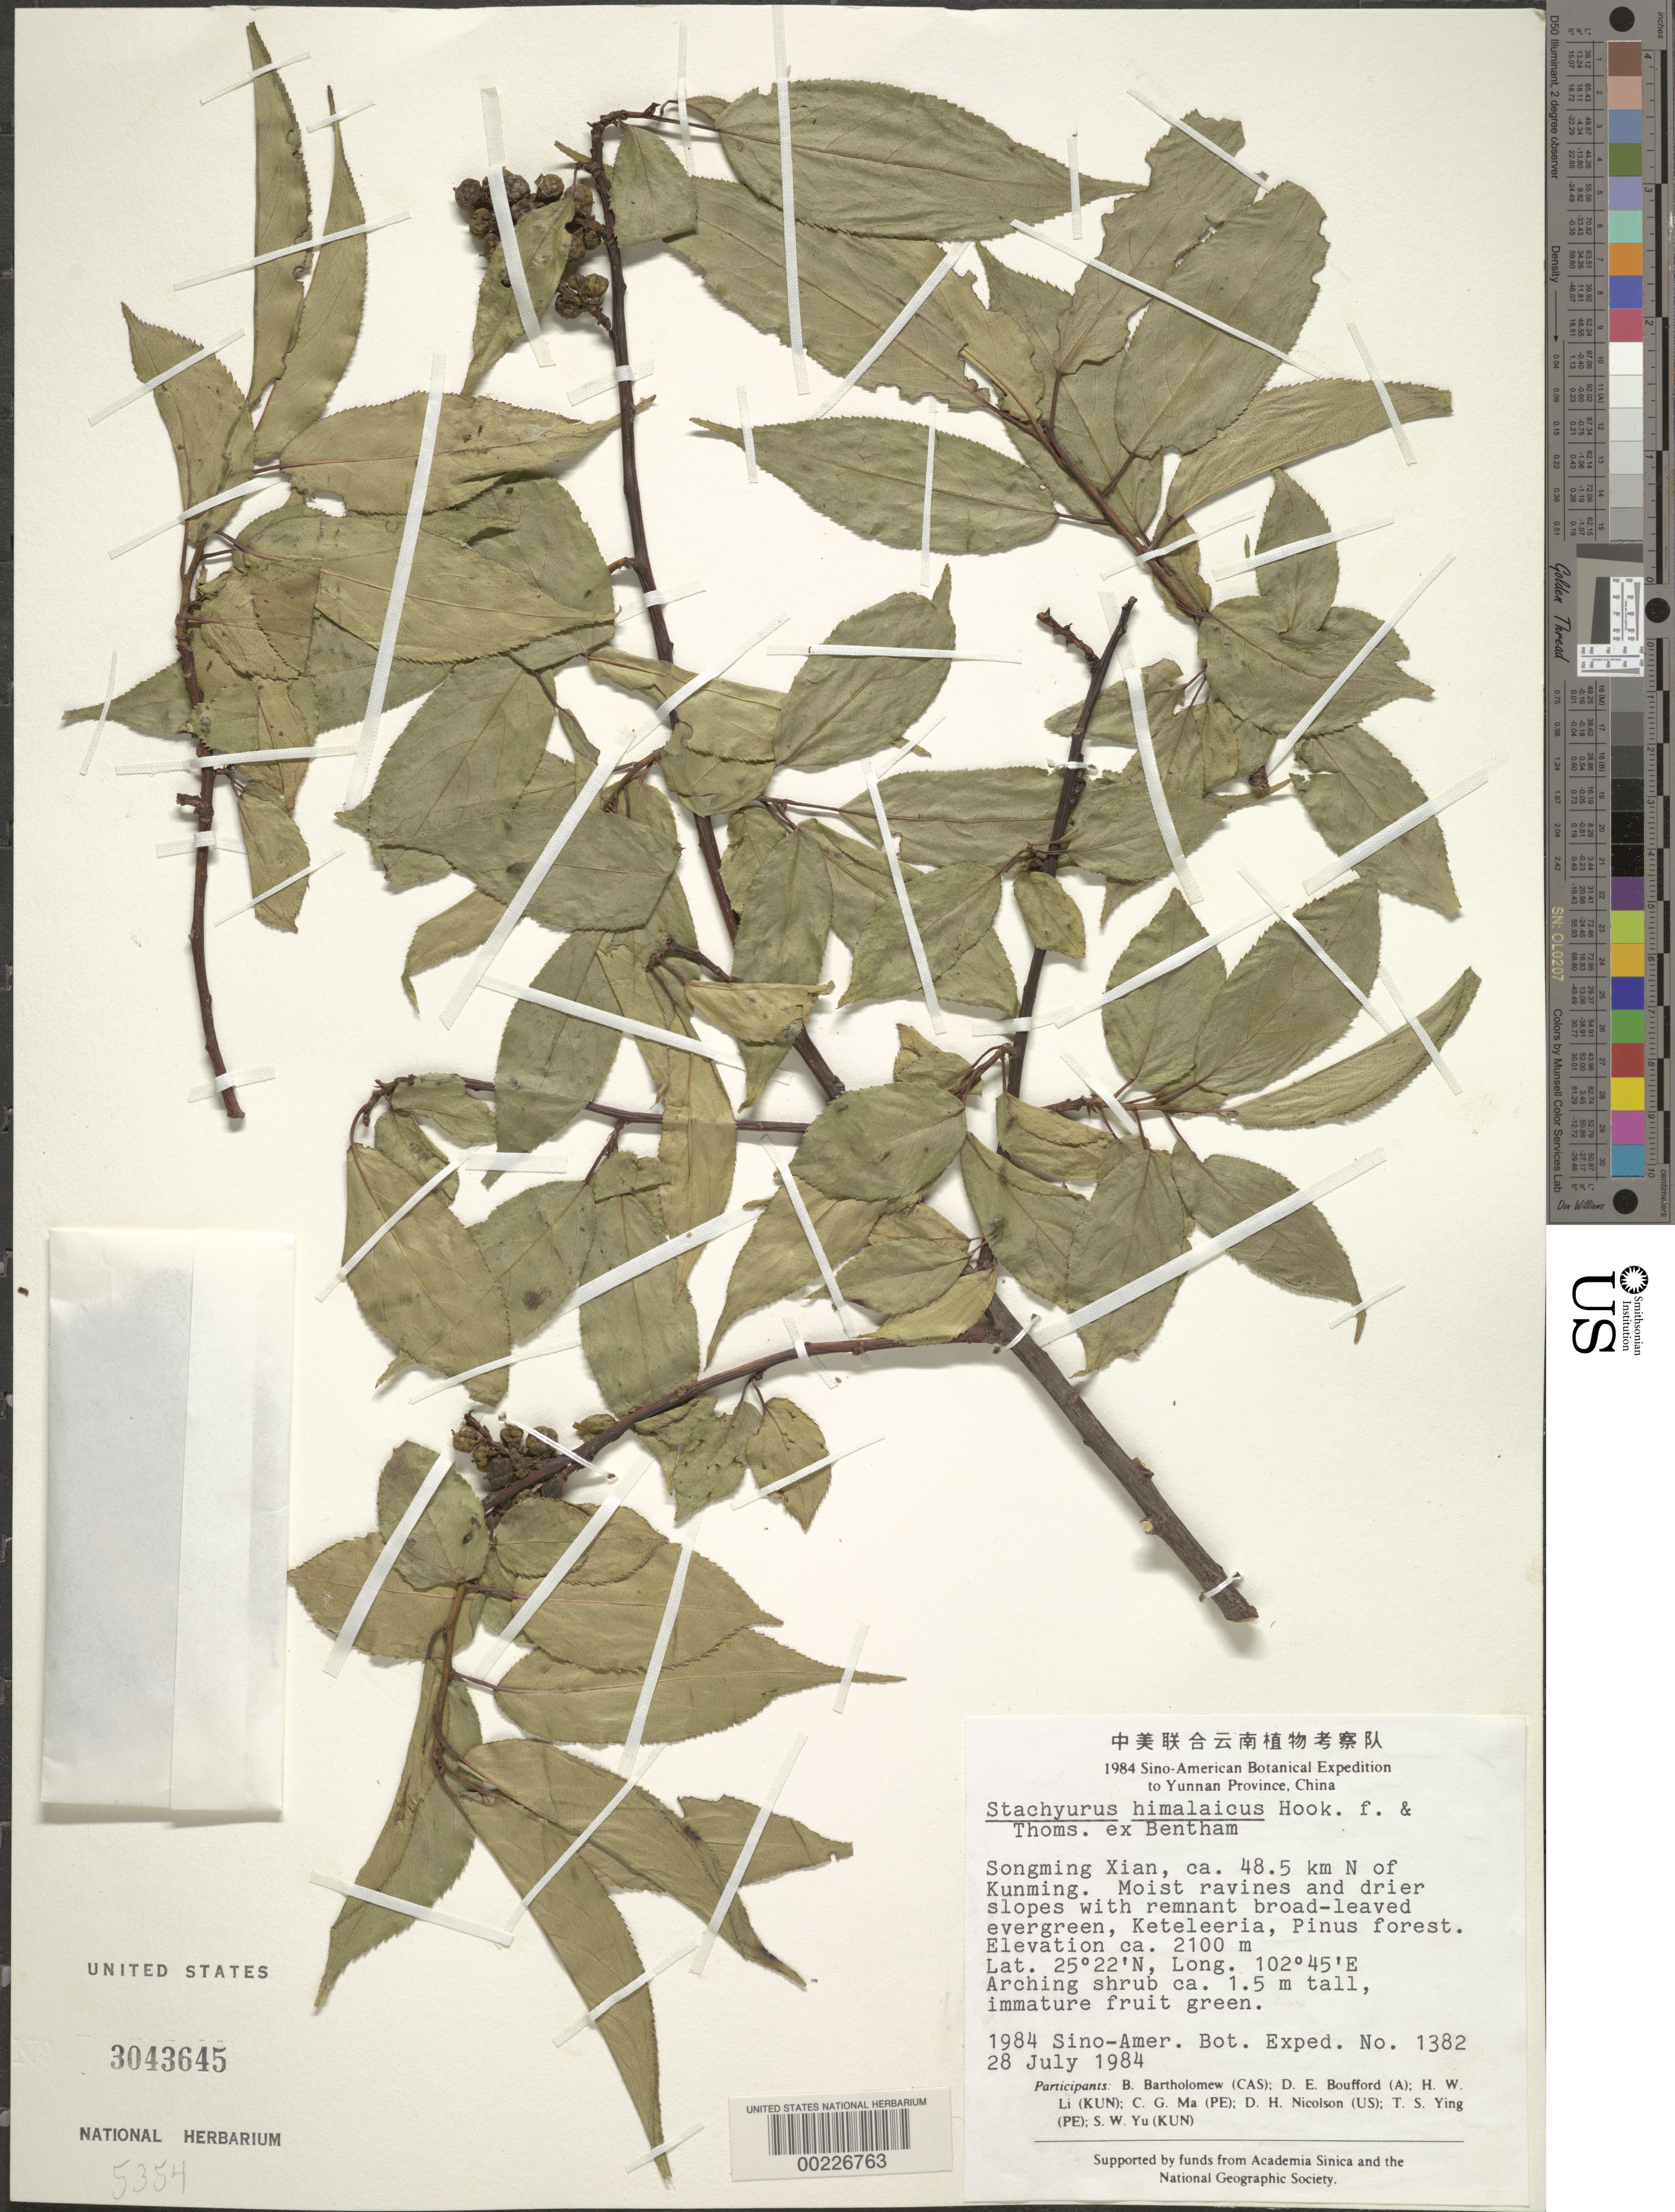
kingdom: Plantae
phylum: Tracheophyta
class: Magnoliopsida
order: Crossosomatales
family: Stachyuraceae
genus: Stachyurus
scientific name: Stachyurus himalaicus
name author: Hook. f. & Thomson ex Benth.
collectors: B. M. Bartholomew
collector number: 1382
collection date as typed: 28 Jul 1984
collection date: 1984-07-28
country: China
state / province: Yunnan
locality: Songming Xian, ca 48.5 km N of Kunming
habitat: Moist ravines and drier slopes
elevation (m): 2100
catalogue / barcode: US 3043645